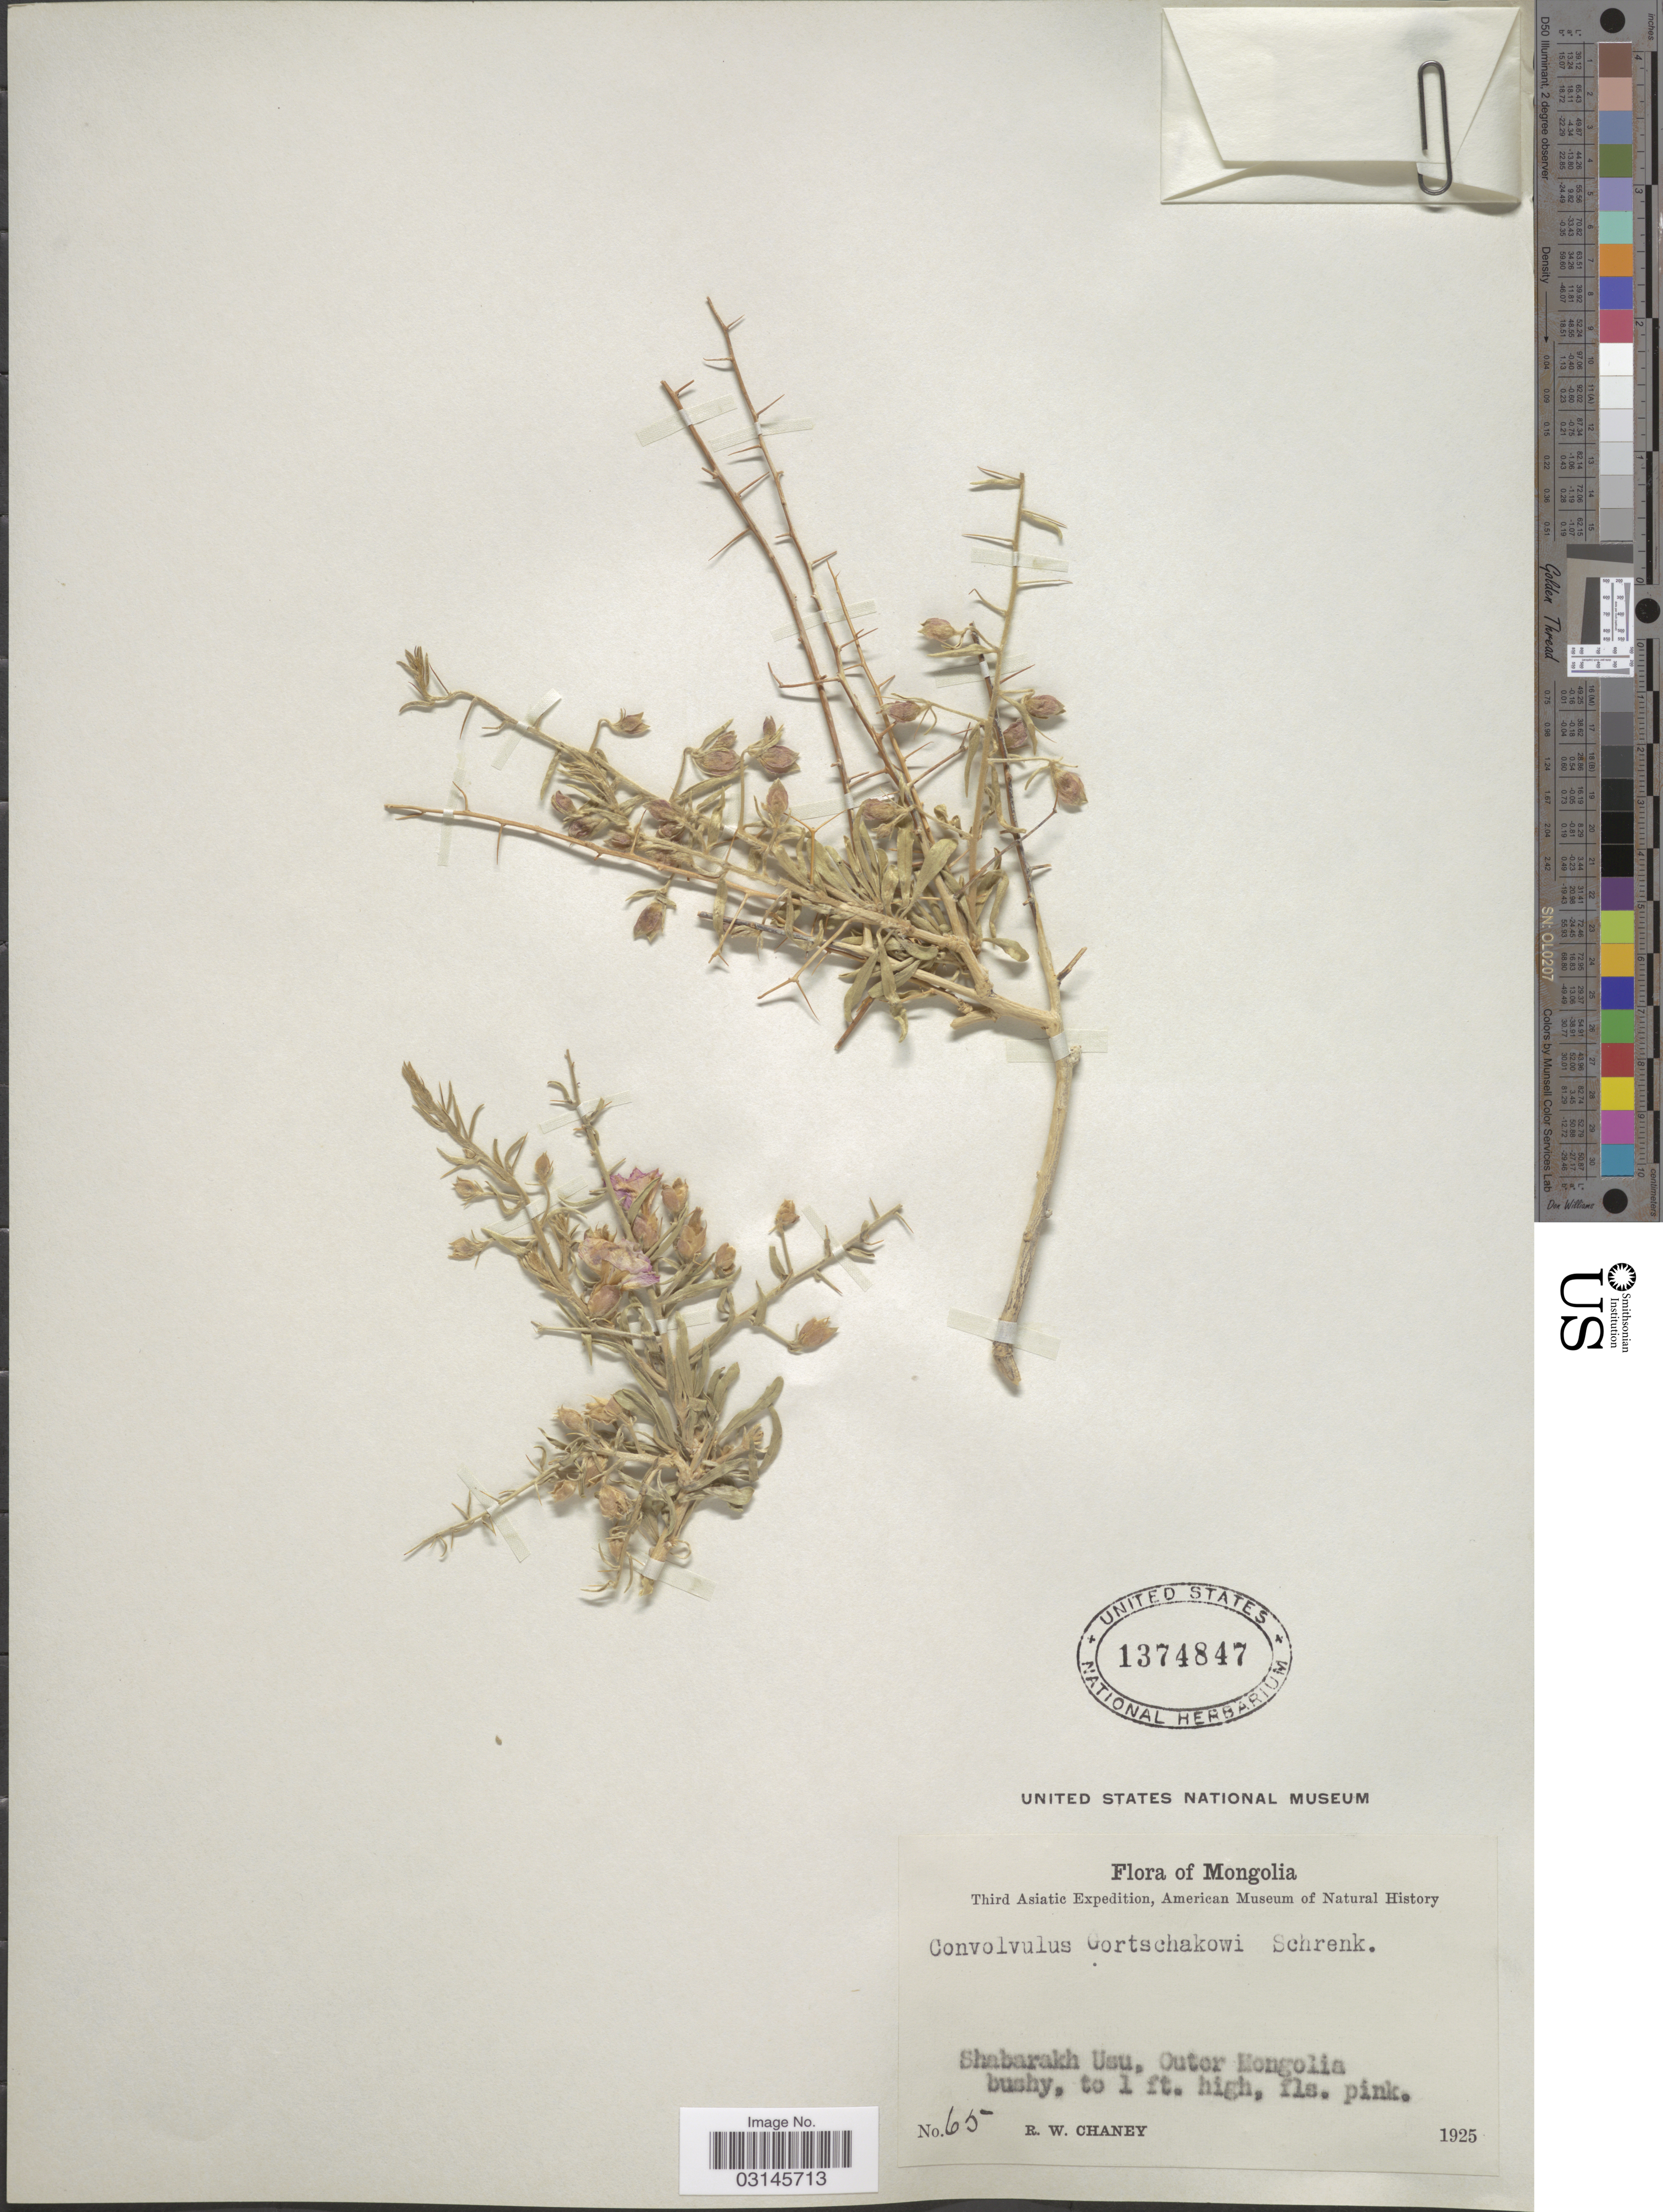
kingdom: Plantae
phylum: Tracheophyta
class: Magnoliopsida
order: Solanales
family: Convolvulaceae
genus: Convolvulus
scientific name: Convolvulus gortschakovii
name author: Schrenk ex Fisch. & C.A. Mey.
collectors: R. Chaney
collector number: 65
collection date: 1925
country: Mongolia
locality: Shabarakh Usu, Outer Mongolia.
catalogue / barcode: US 1374847